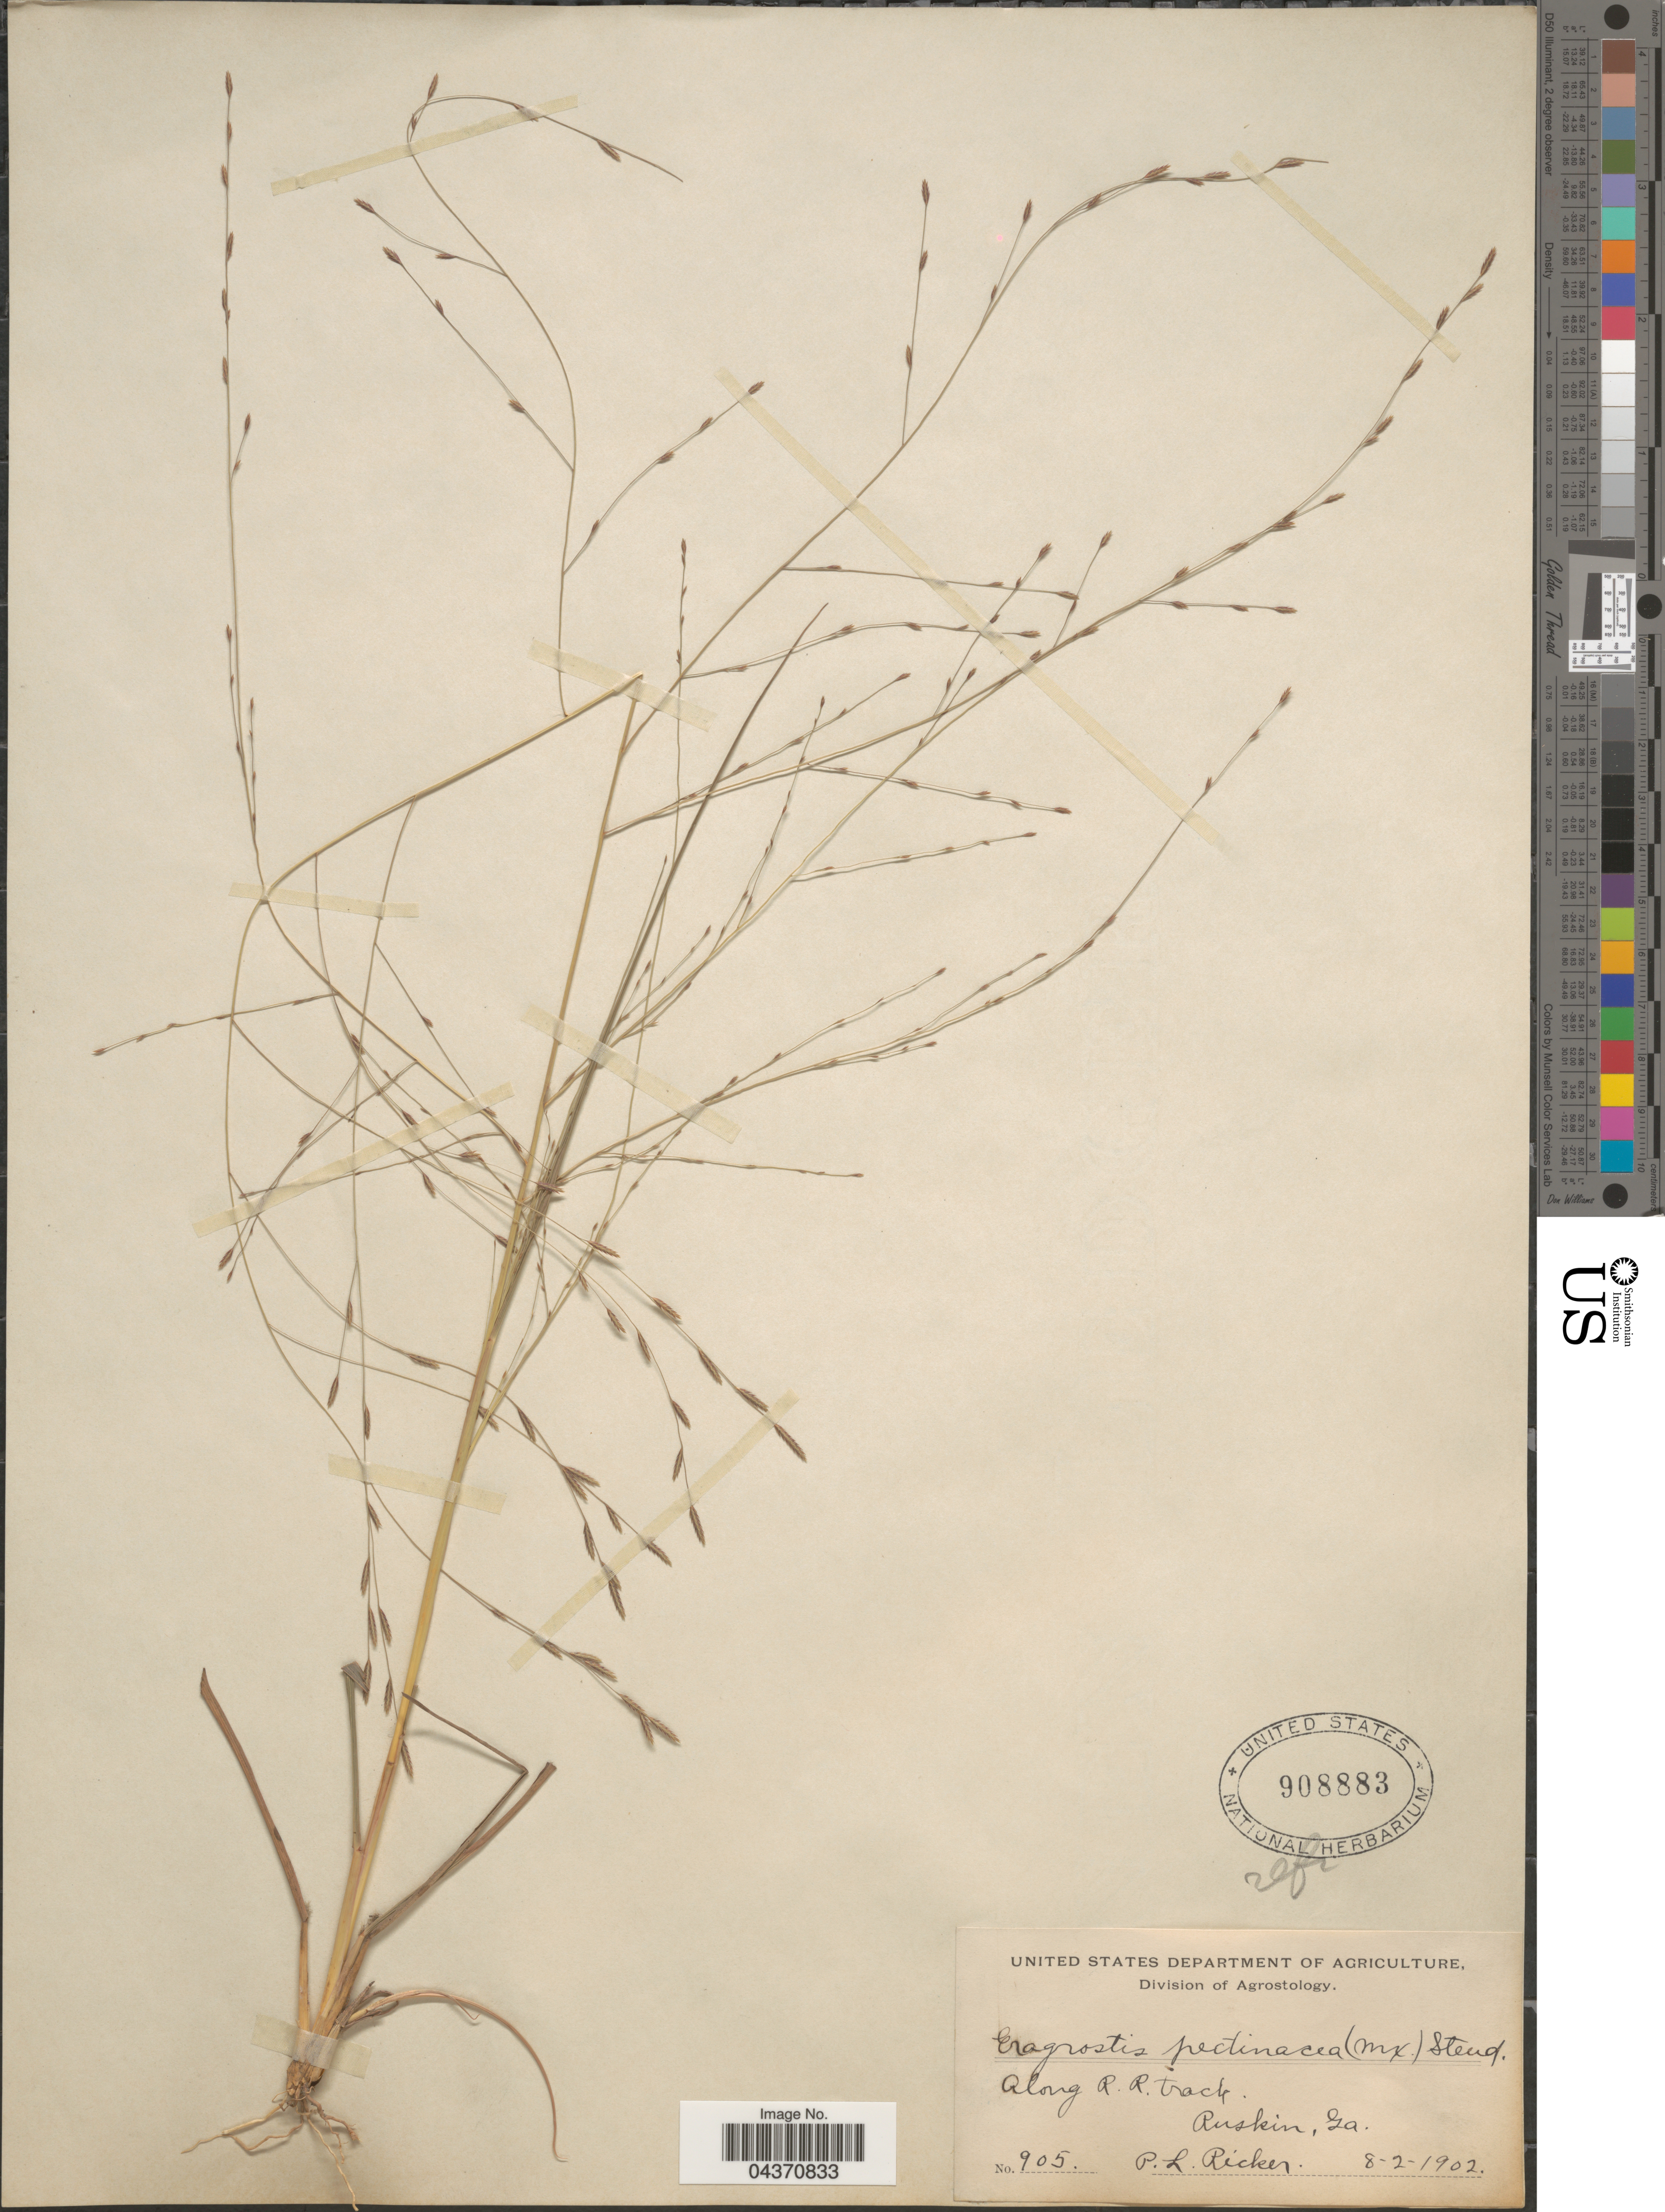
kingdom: Plantae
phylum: Tracheophyta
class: Liliopsida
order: Poales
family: Poaceae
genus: Eragrostis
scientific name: Eragrostis refracta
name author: (Muhl.) Scribn.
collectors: P. Ricker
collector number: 905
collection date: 1902-08-02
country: United States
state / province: Georgia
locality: Along R. R. track. Ruskin.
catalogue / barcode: US 908883